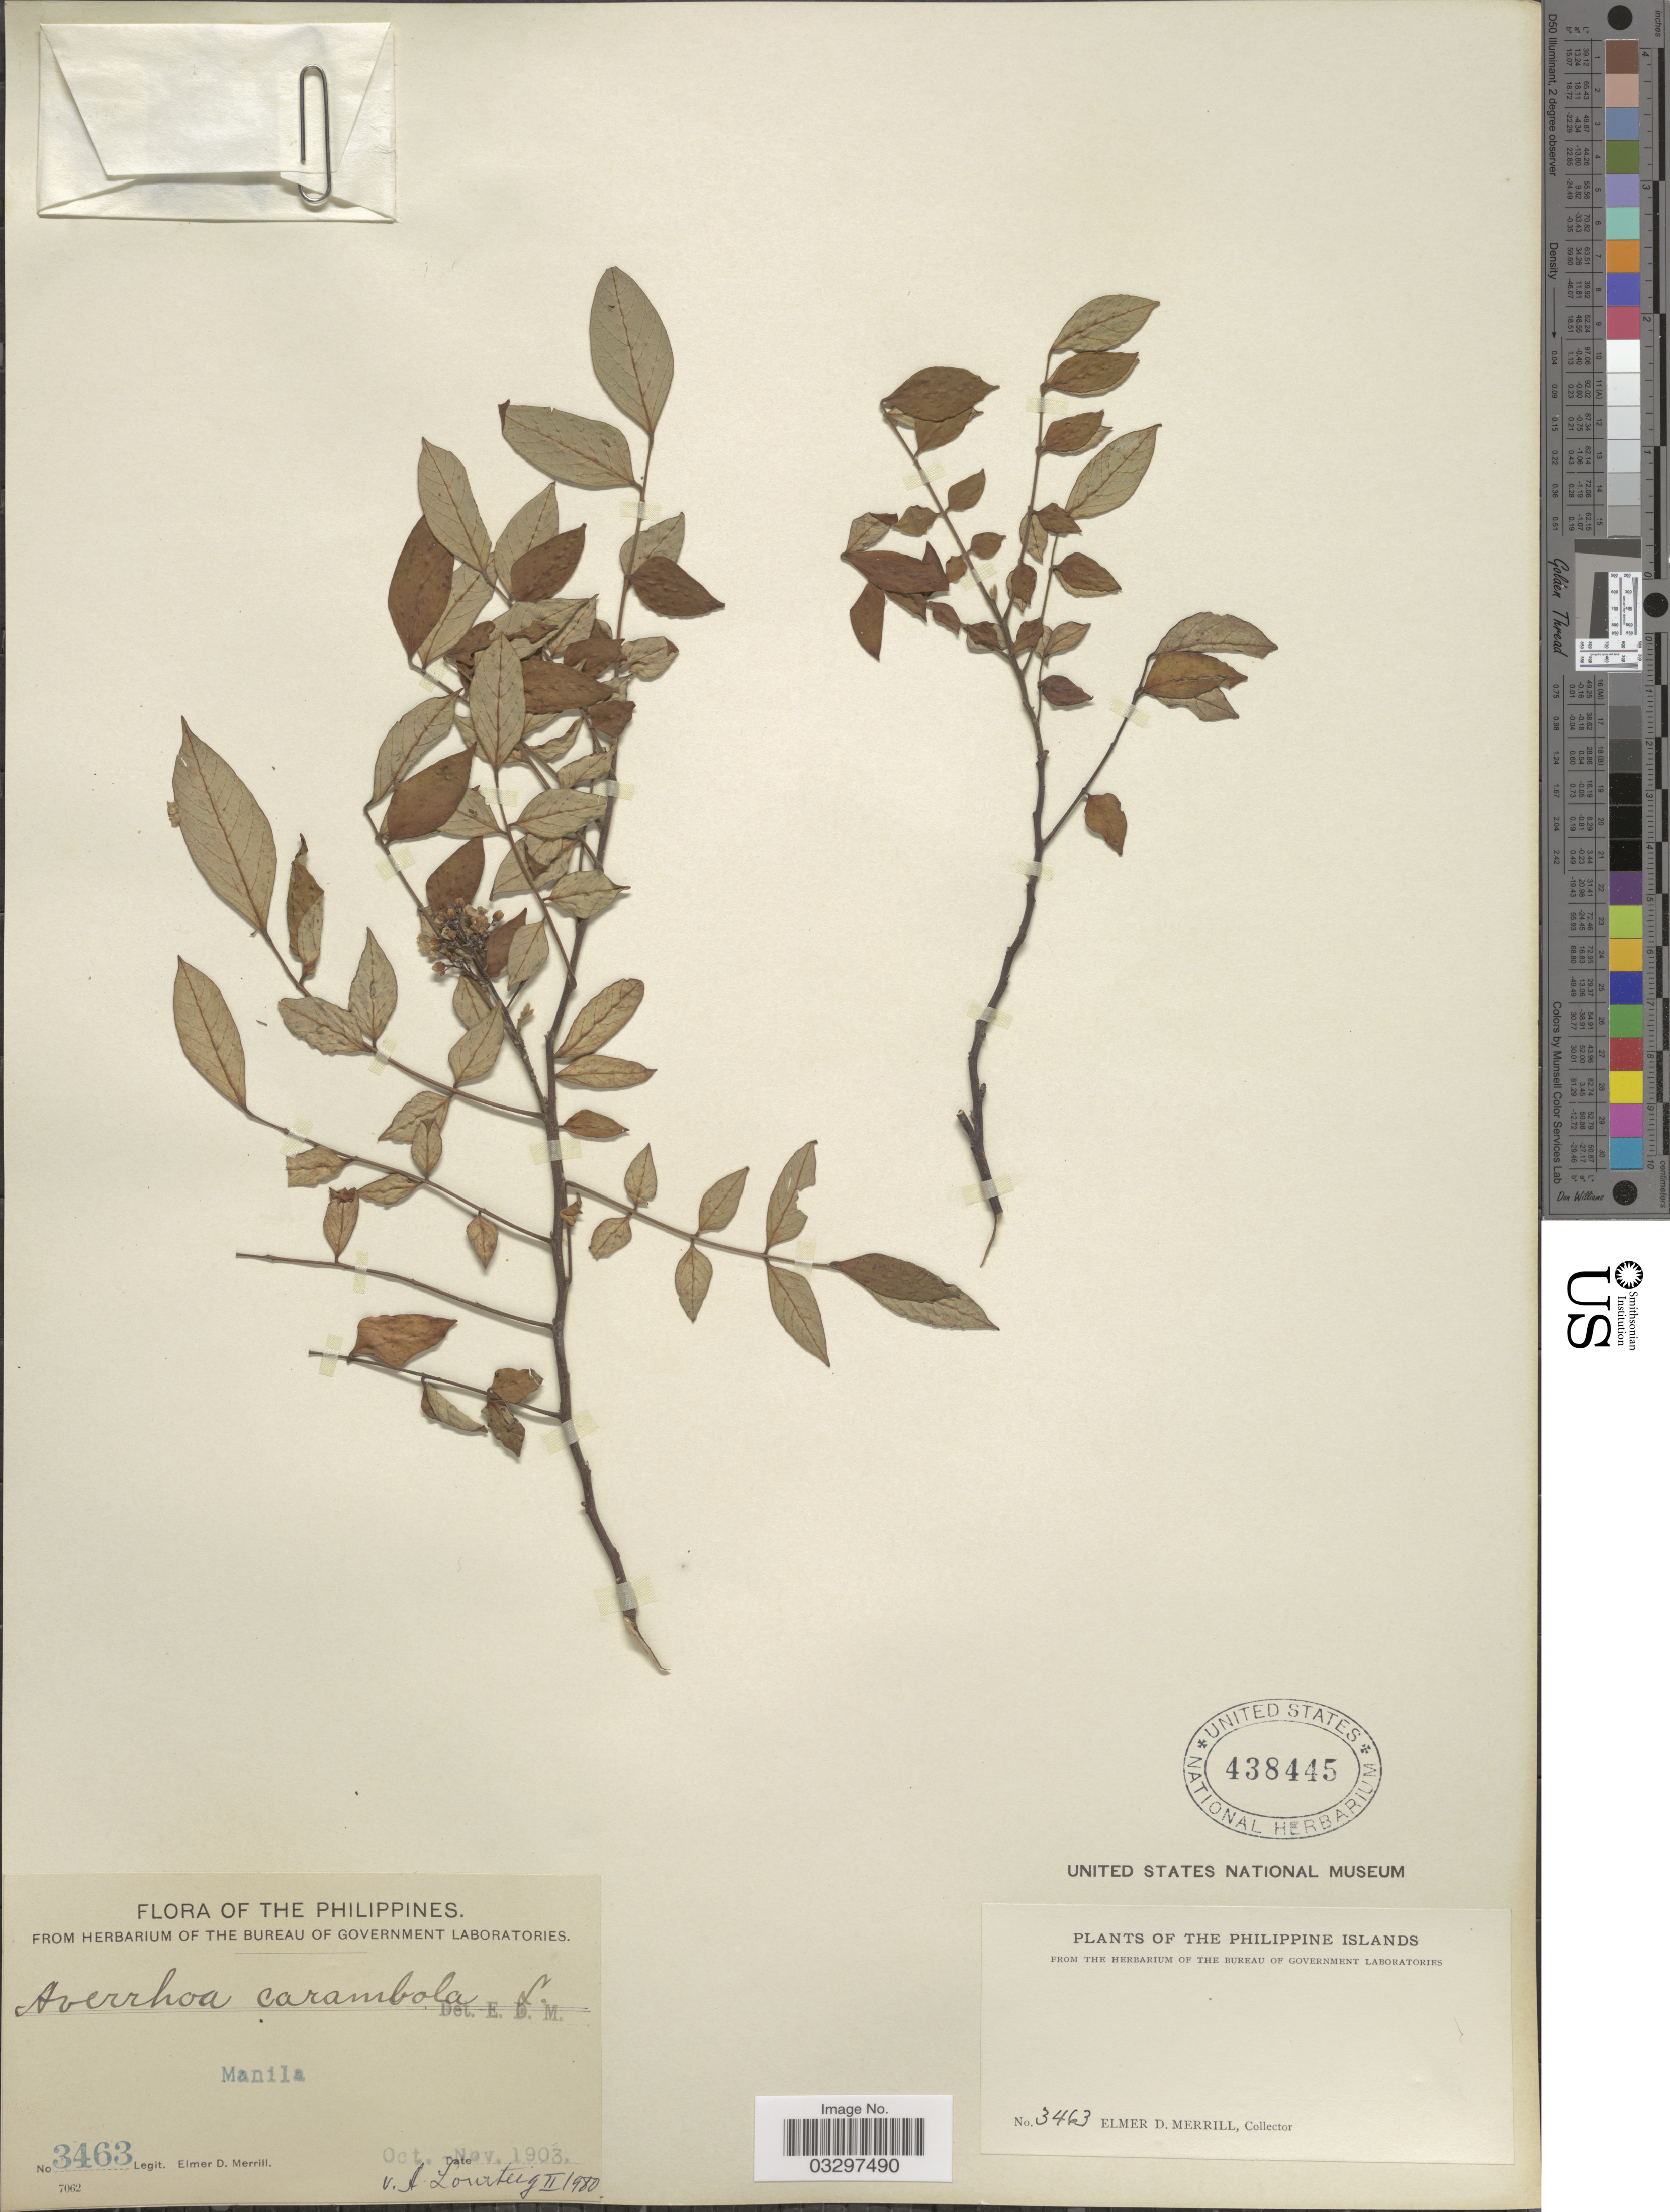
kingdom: Plantae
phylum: Tracheophyta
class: Magnoliopsida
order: Oxalidales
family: Oxalidaceae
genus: Averrhoa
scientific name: Averrhoa carambola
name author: L.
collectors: E. D. Merrill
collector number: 3463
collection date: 1903-10/1903-11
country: Philippines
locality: Manila.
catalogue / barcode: US 438445